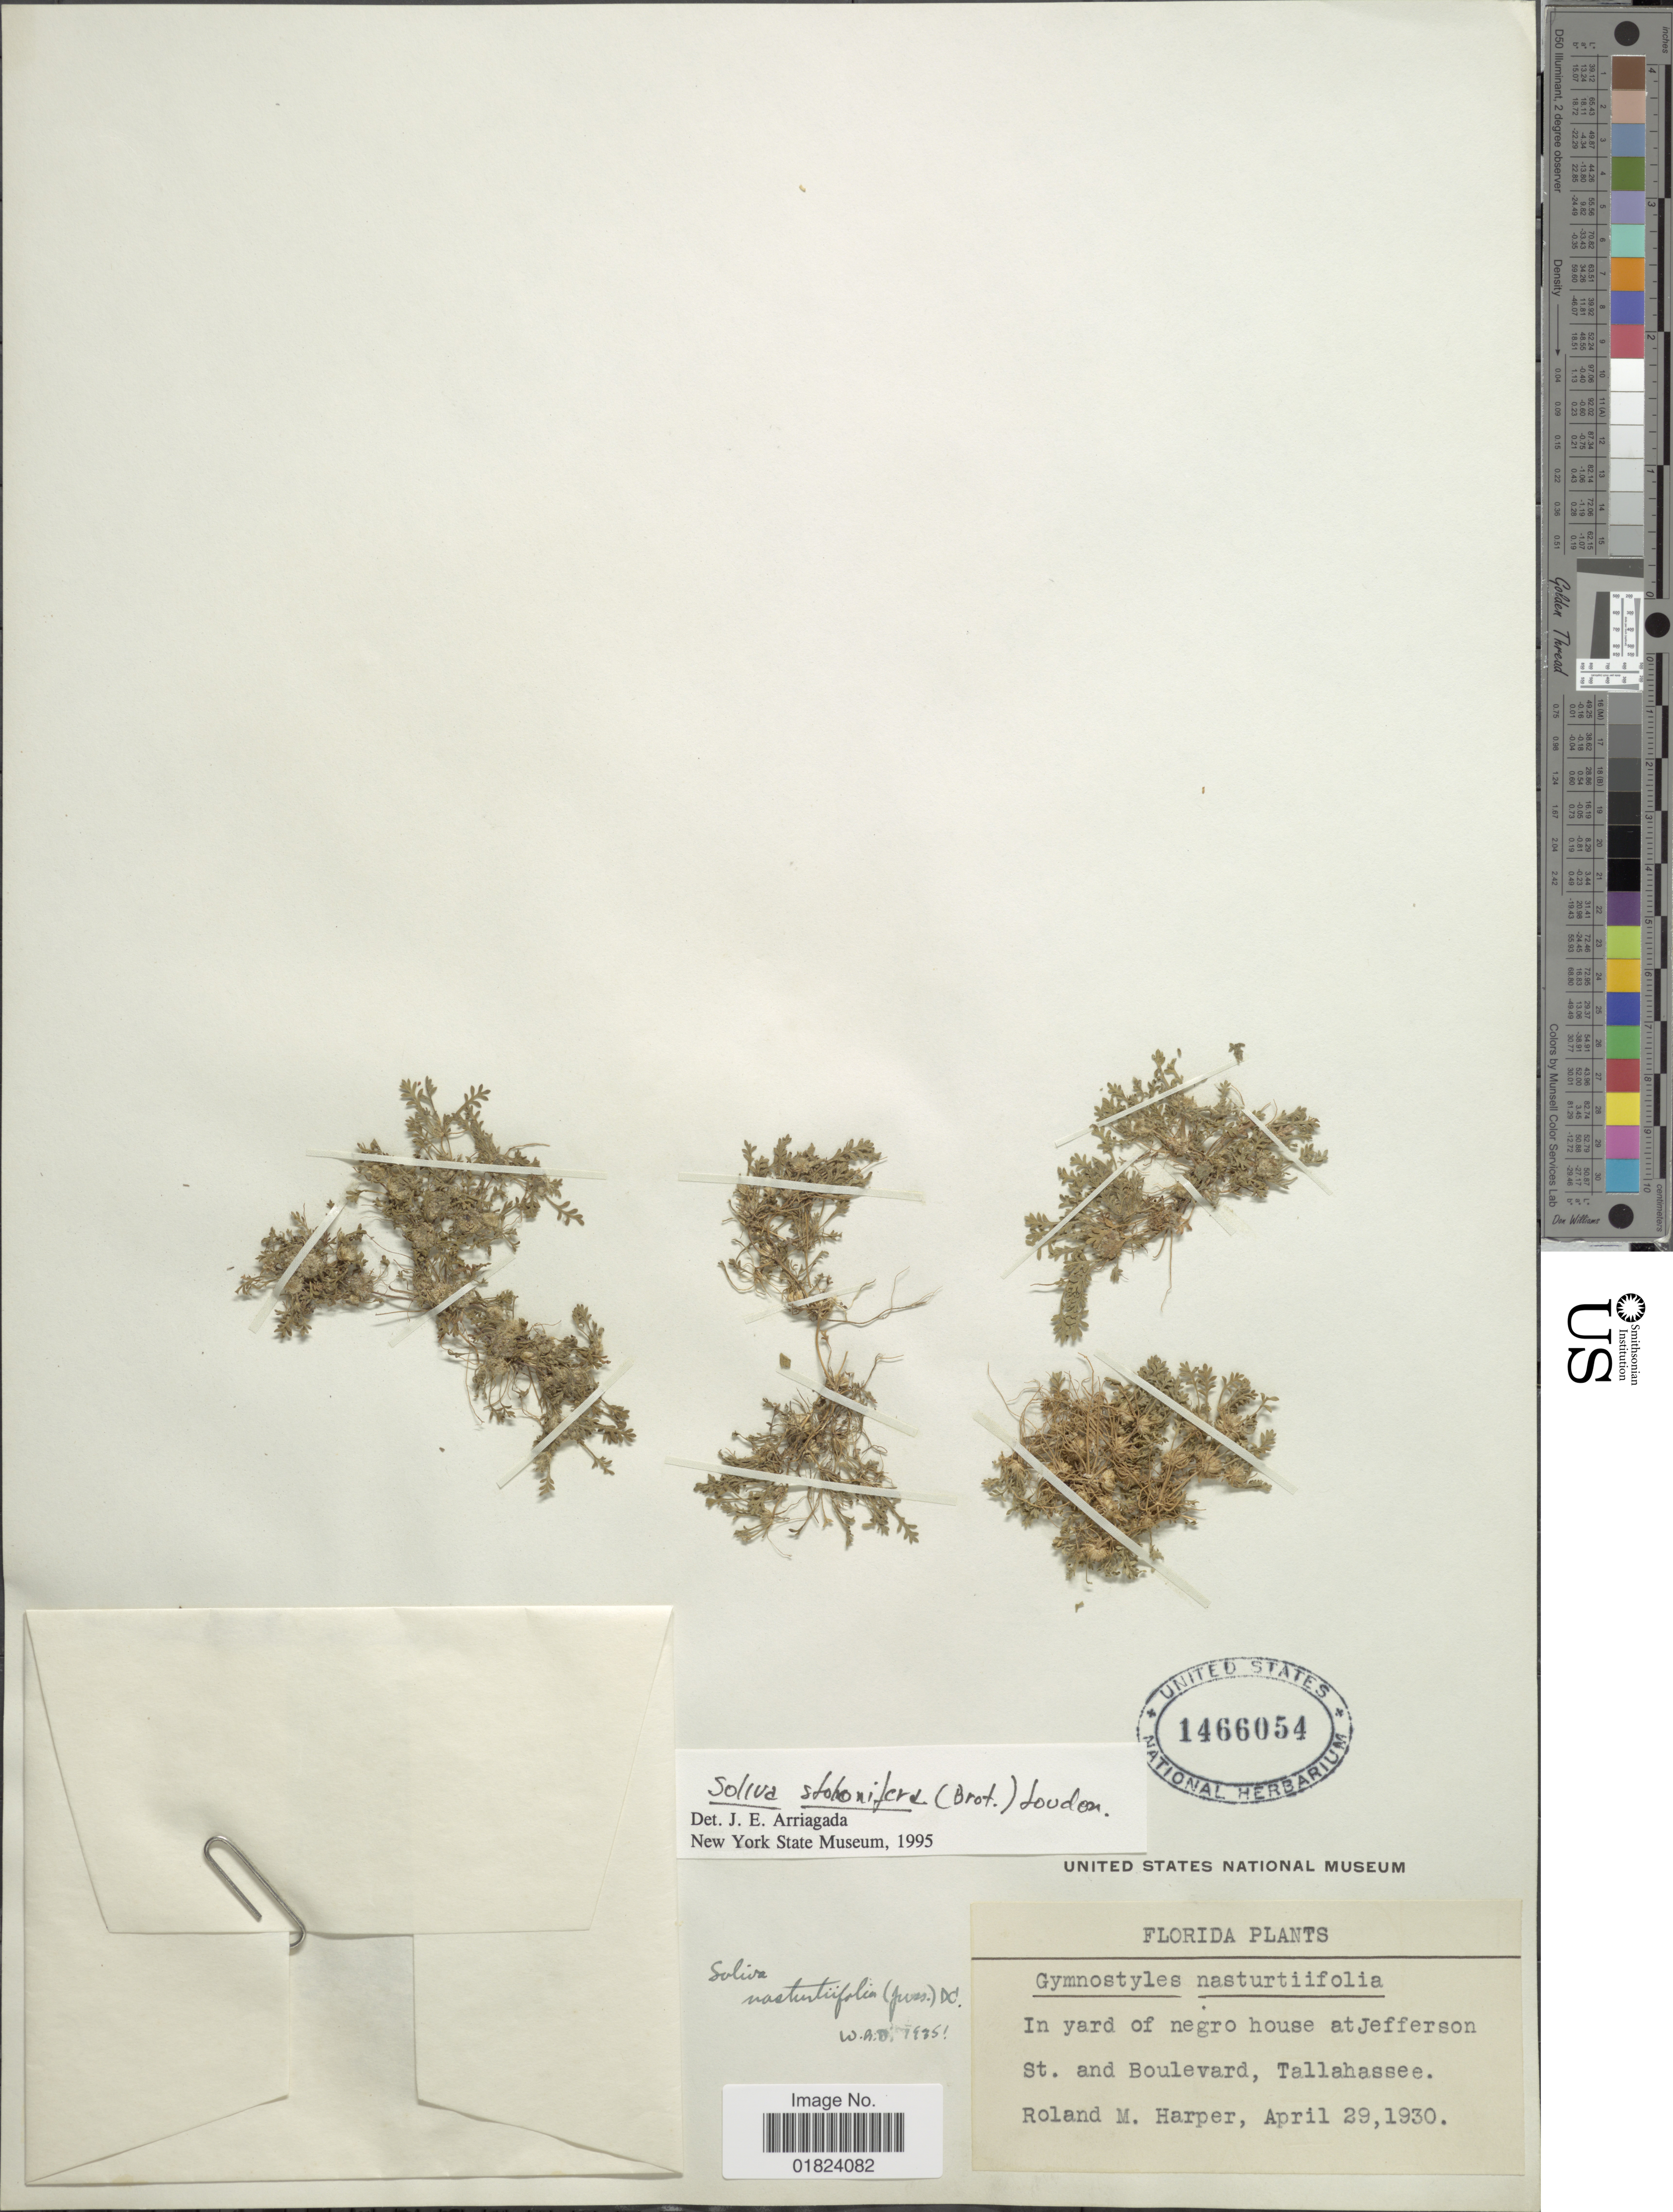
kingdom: Plantae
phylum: Tracheophyta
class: Magnoliopsida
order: Asterales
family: Asteraceae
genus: Soliva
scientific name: Soliva stolonifera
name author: (Brot.) Loudon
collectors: R. M. Harper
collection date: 1930-04-29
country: United States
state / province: Florida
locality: In yard of negro house at Jefferson St. and Boulevard, Tallahassee.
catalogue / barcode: US 1466054